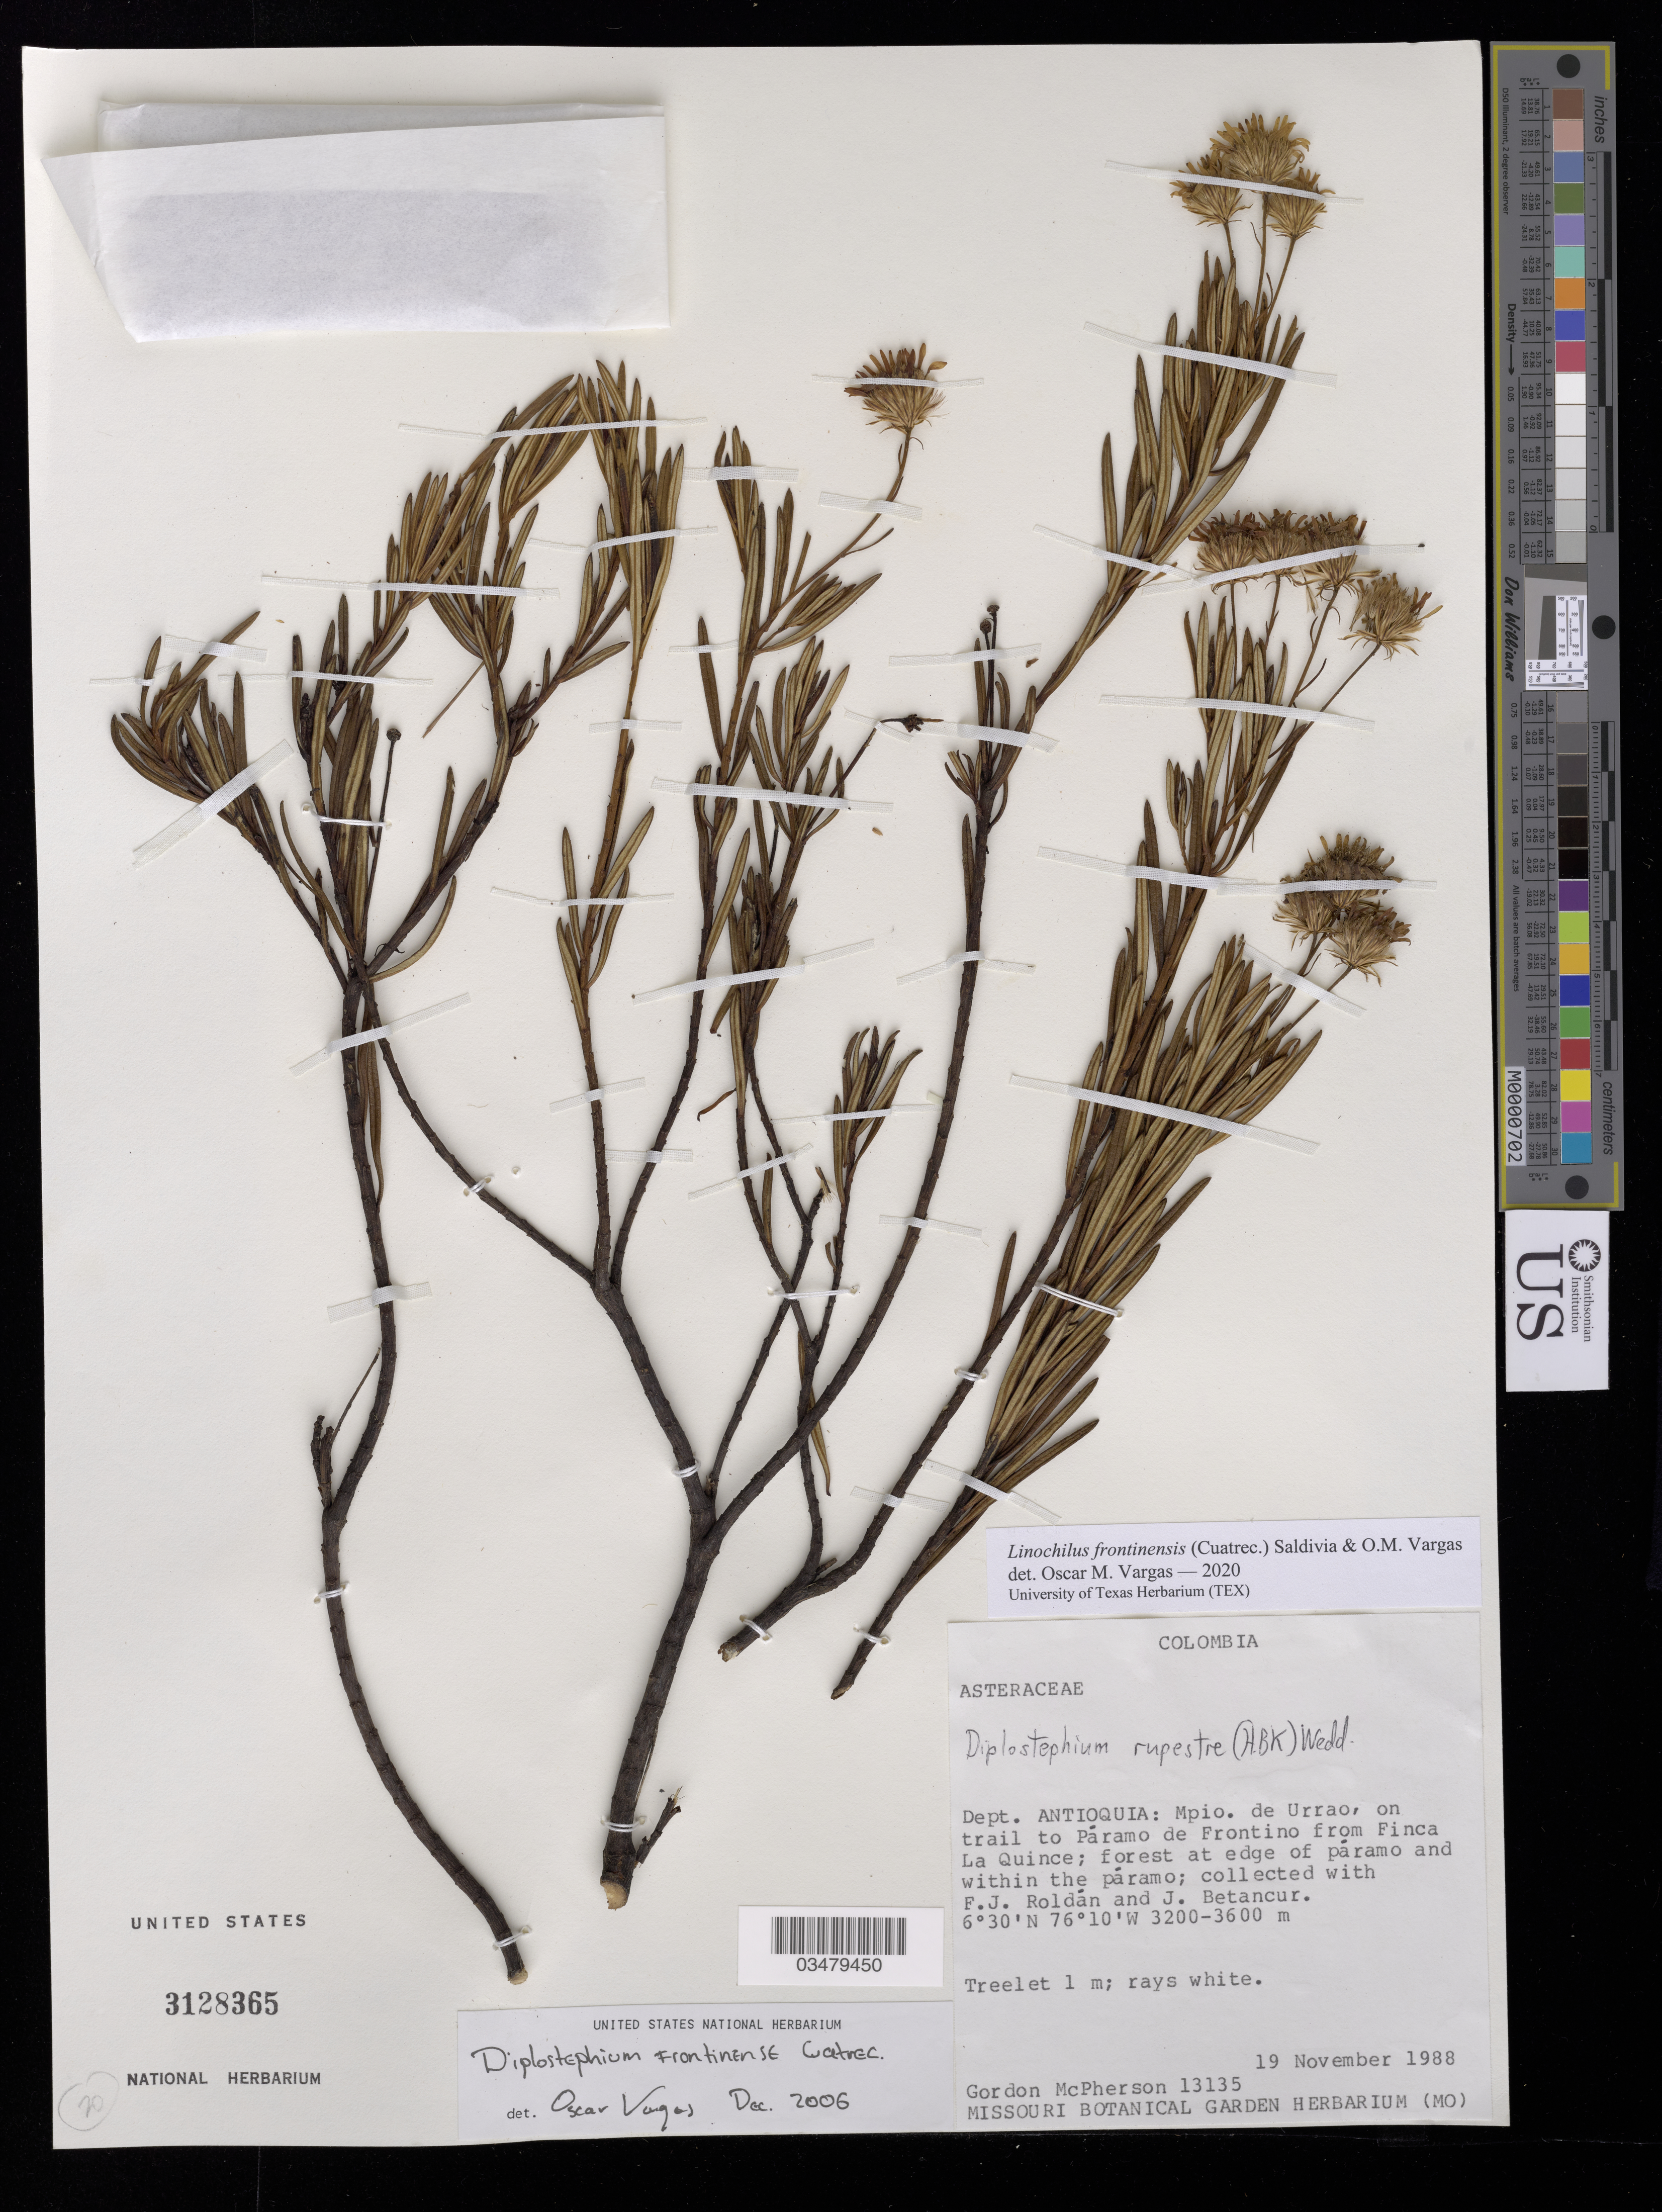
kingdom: Plantae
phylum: Tracheophyta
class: Magnoliopsida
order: Asterales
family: Asteraceae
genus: Linochilus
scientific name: Linochilus frontinensis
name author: (Cuatrec.) Saldivia & O.M. Vargas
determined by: Vargas, Oscar M.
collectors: G. McPherson, F. J. Roldán & J. Betancur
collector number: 13135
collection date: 1988-11-19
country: Colombia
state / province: Antioquia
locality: Dept. Antioquia: Mpio. de Urrao, on trail to Páramo de Frontino from Finca La Quince; forest at edge of páramo and within the páramo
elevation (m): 3200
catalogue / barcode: US 3128365